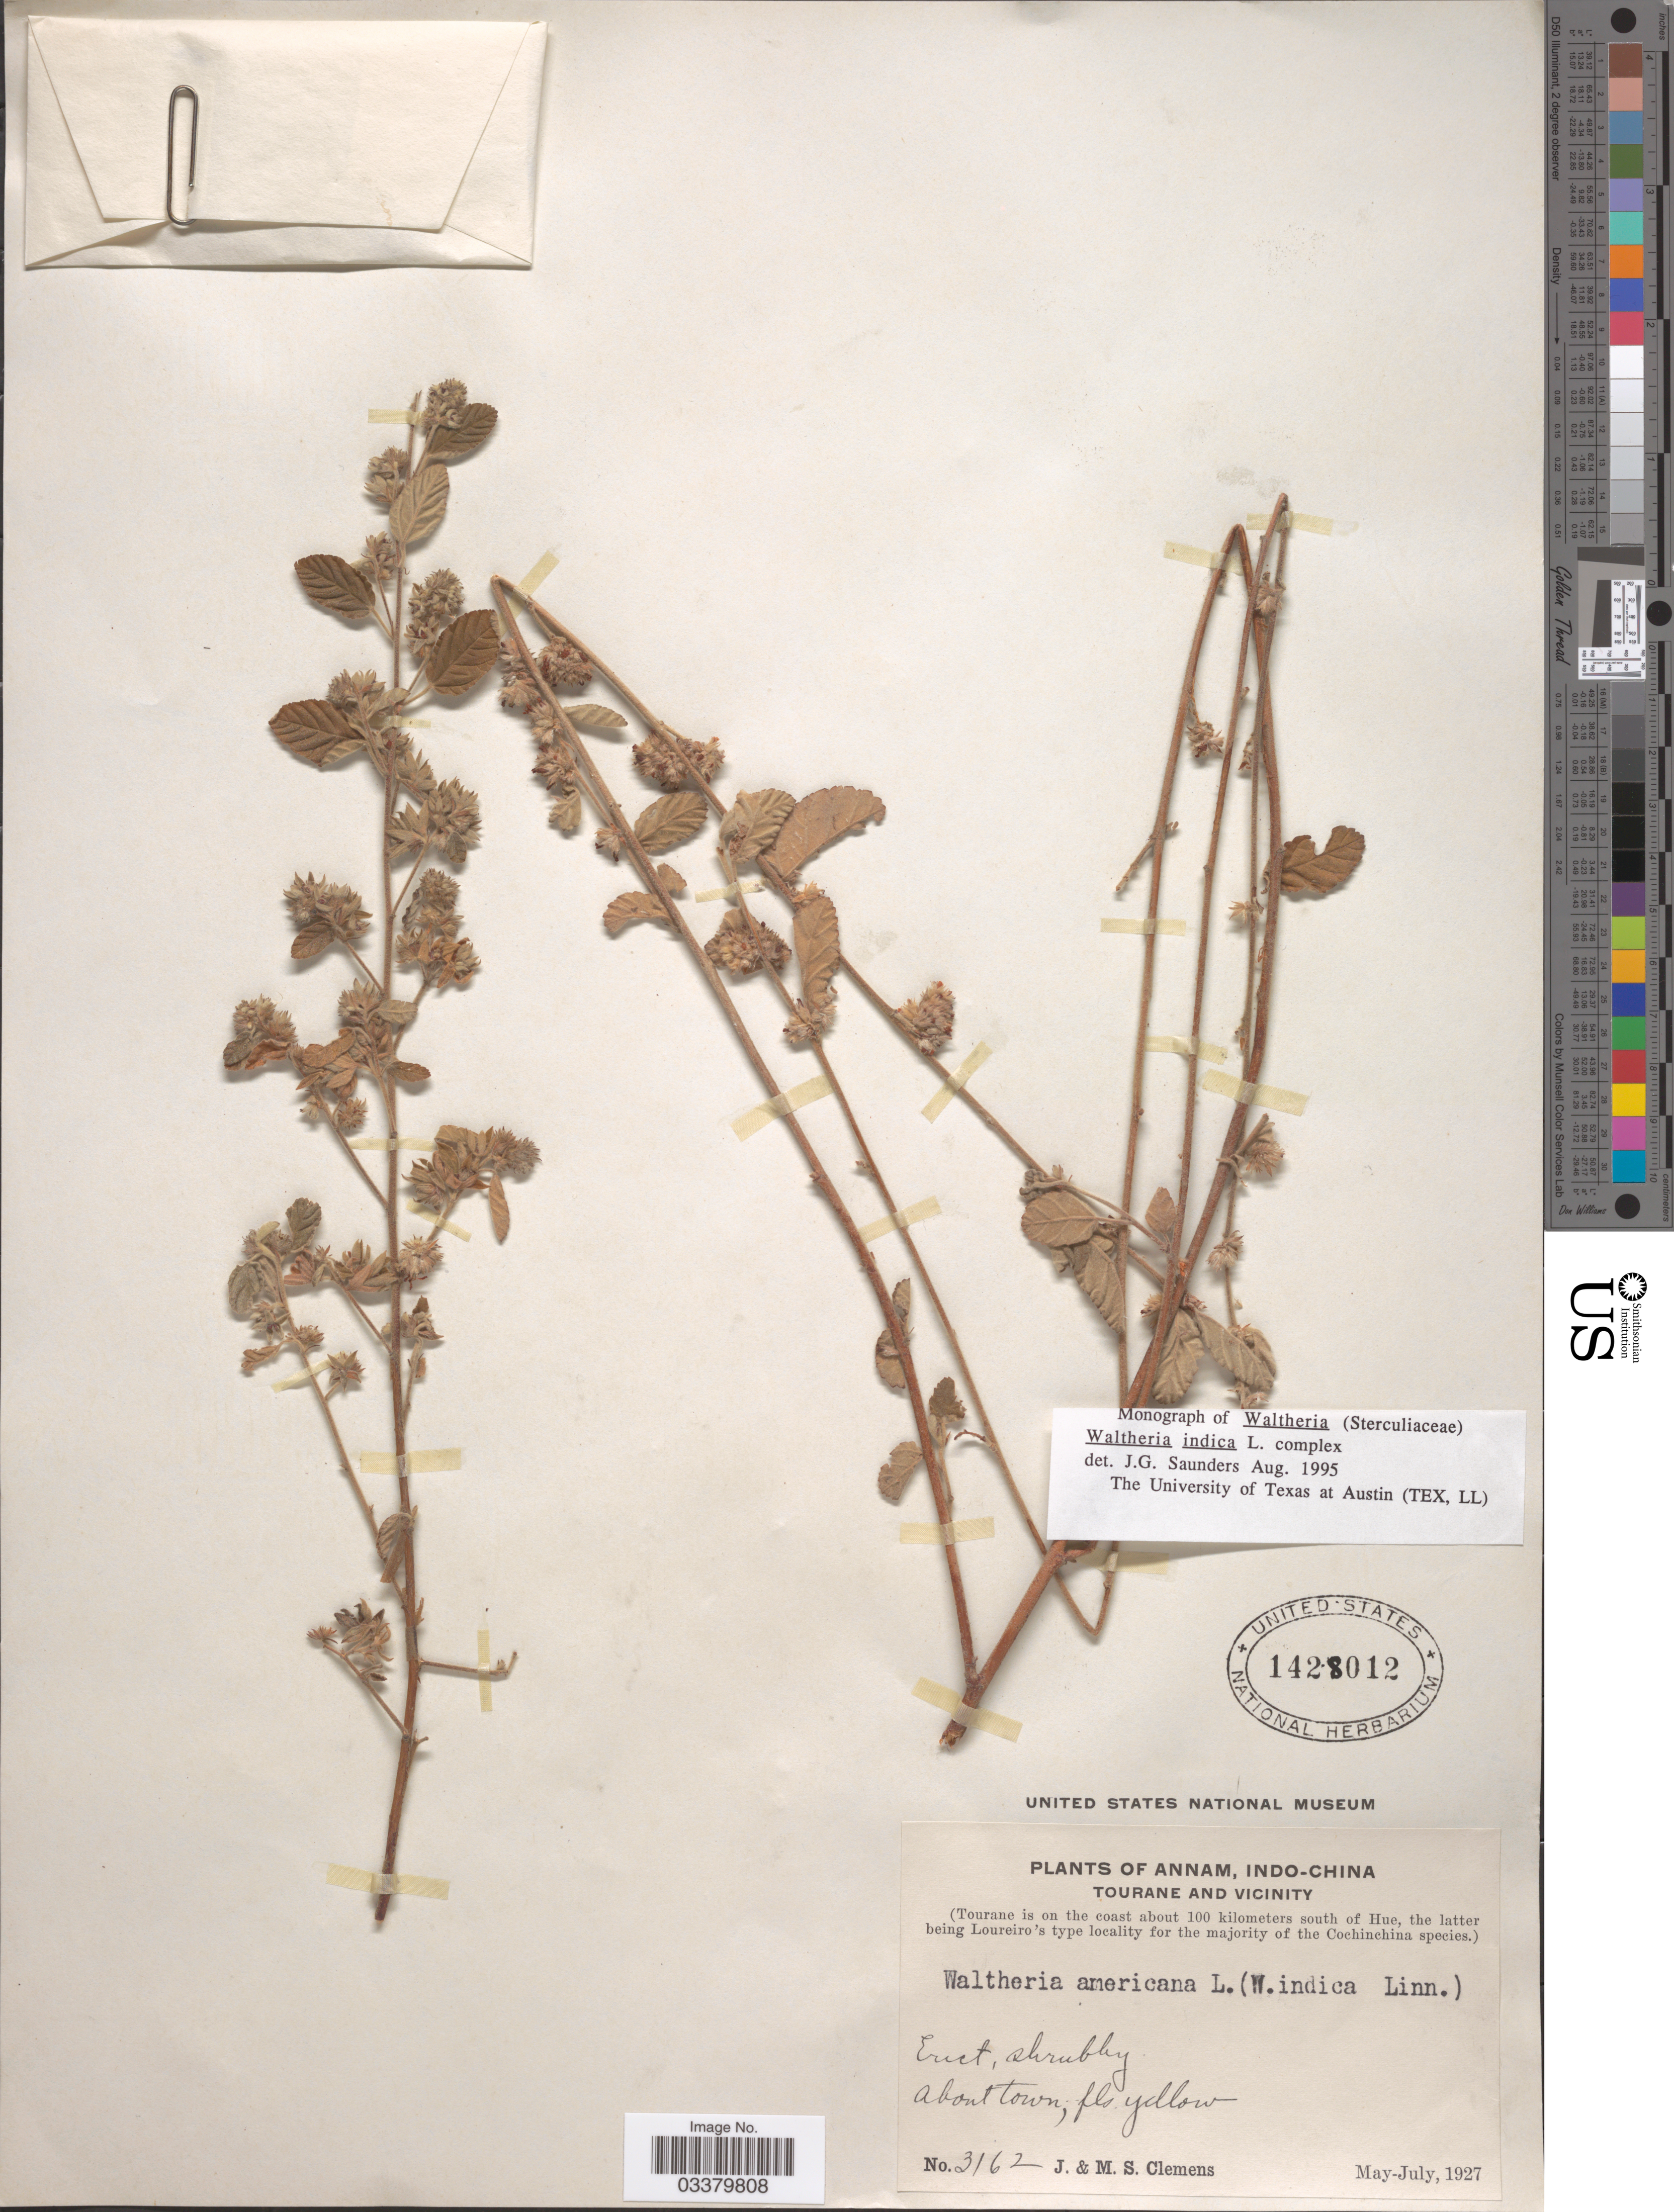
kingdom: Plantae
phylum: Tracheophyta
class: Magnoliopsida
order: Malvales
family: Malvaceae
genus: Waltheria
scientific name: Waltheria indica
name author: L.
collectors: J. Clemens & M. S. Clemens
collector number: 3162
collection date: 1927-05/1927-07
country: Vietnam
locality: Annam, Indo-China, Tourane and Vicinity. (Tourane is on the coast about 100 kilometers south of Hue).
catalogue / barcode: US 1428012